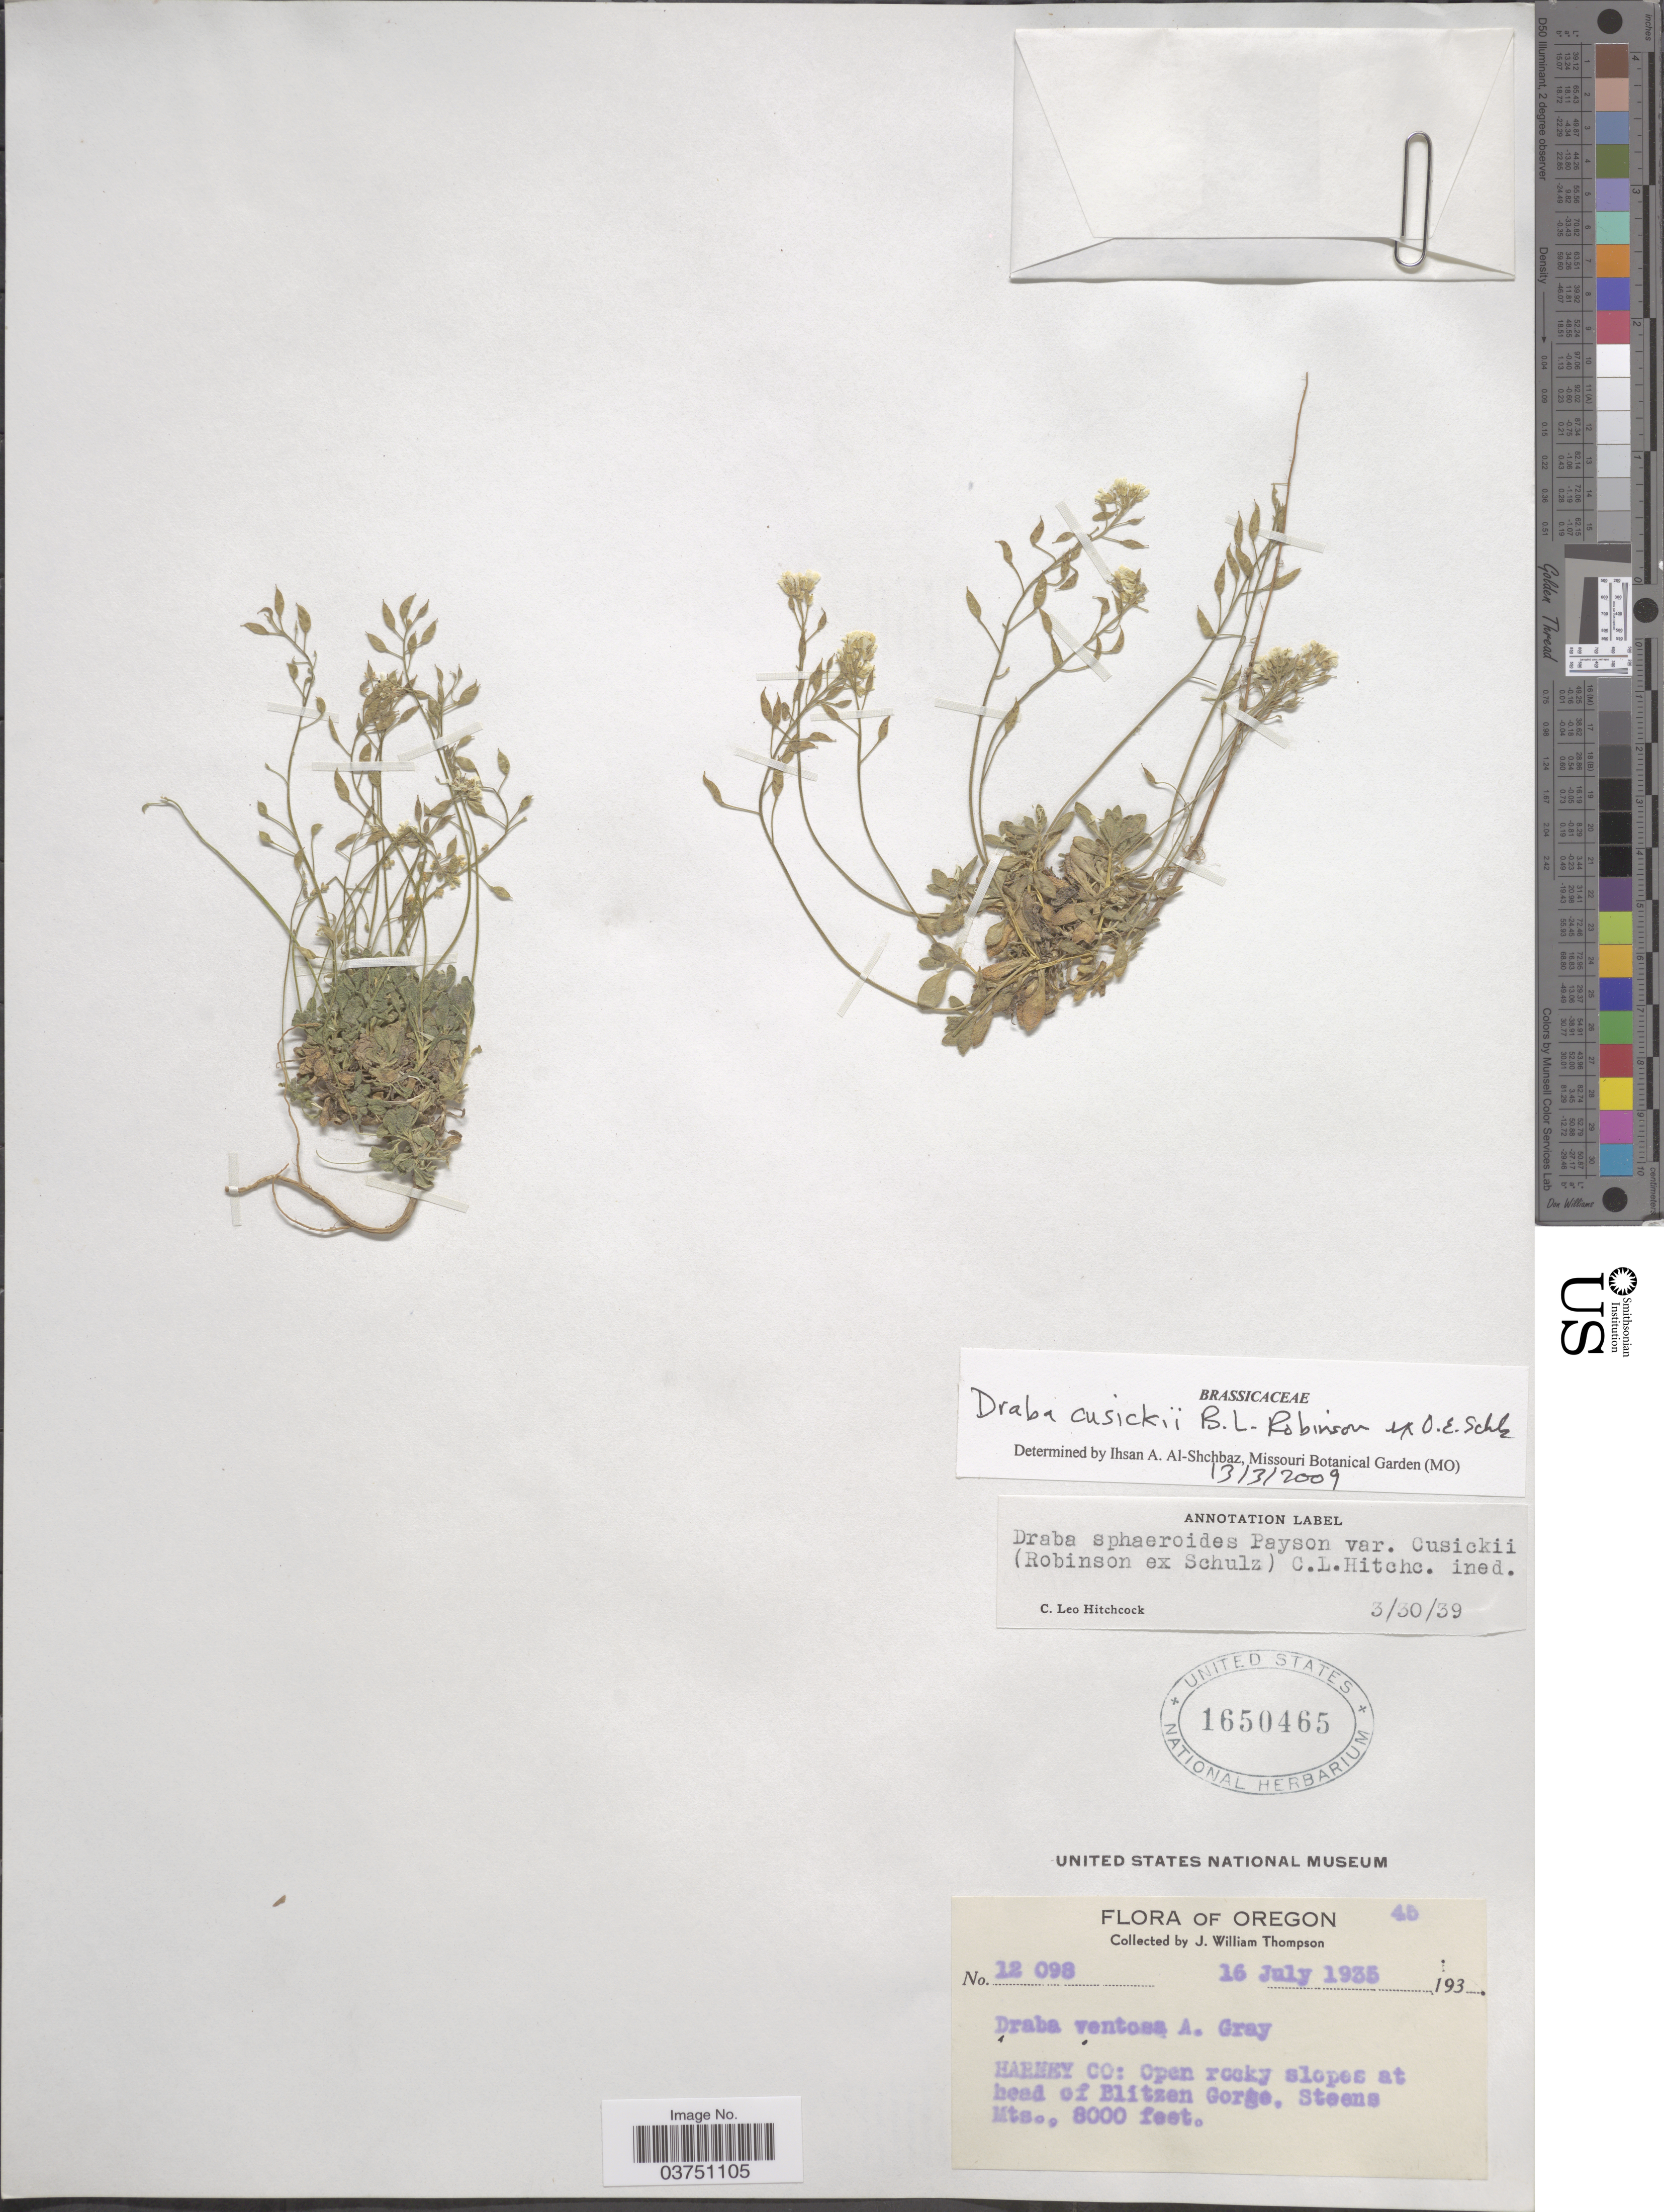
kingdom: Plantae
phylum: Tracheophyta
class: Magnoliopsida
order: Brassicales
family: Brassicaceae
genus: Draba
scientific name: Draba cusickii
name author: B.L. Rob. & O.E. Schulz in Engl.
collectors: J. W. Thompson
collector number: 12 098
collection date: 1935-07-16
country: United States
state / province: Oregon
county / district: Harney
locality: Harney Co: Open rocky slopes at head of Elitzen Gorge. Steens Mts.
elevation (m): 2438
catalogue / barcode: US 1650465